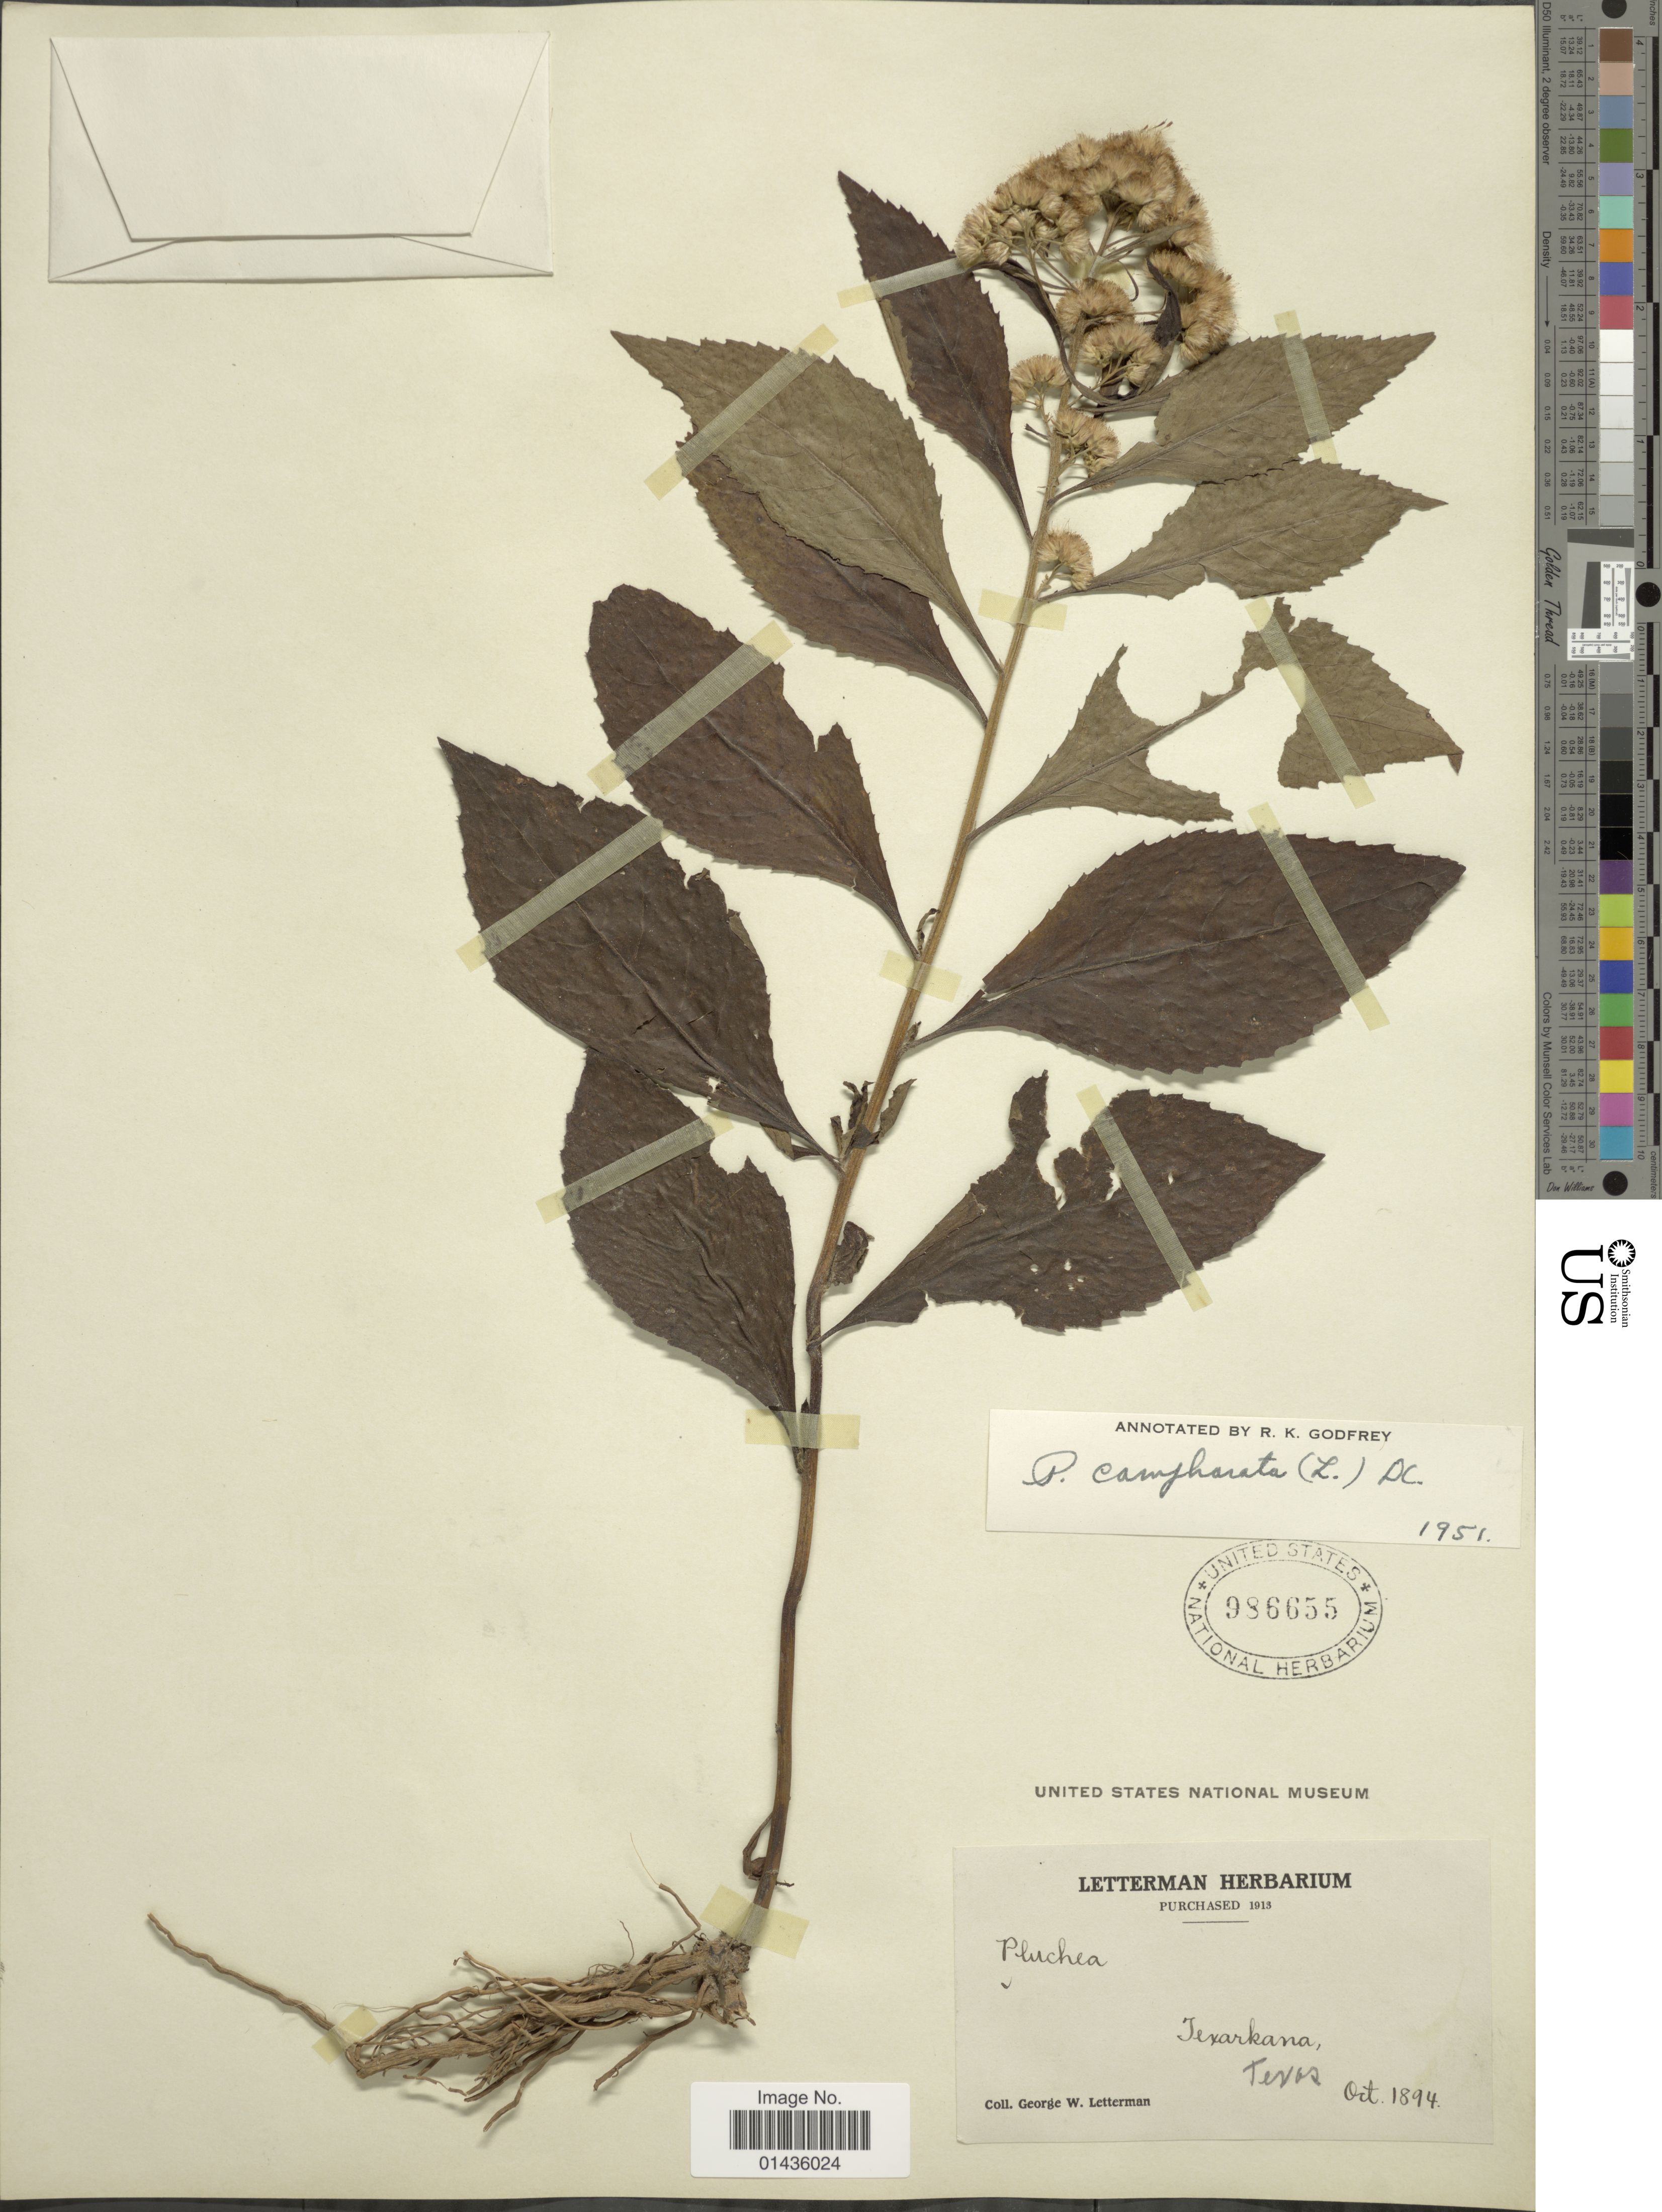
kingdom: Plantae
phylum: Tracheophyta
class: Magnoliopsida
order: Asterales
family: Asteraceae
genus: Pluchea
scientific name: Pluchea camphorata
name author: (L.) DC.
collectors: G. W. Letterman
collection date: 1894-10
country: United States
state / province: Texas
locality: Texarkana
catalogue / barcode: US 986655